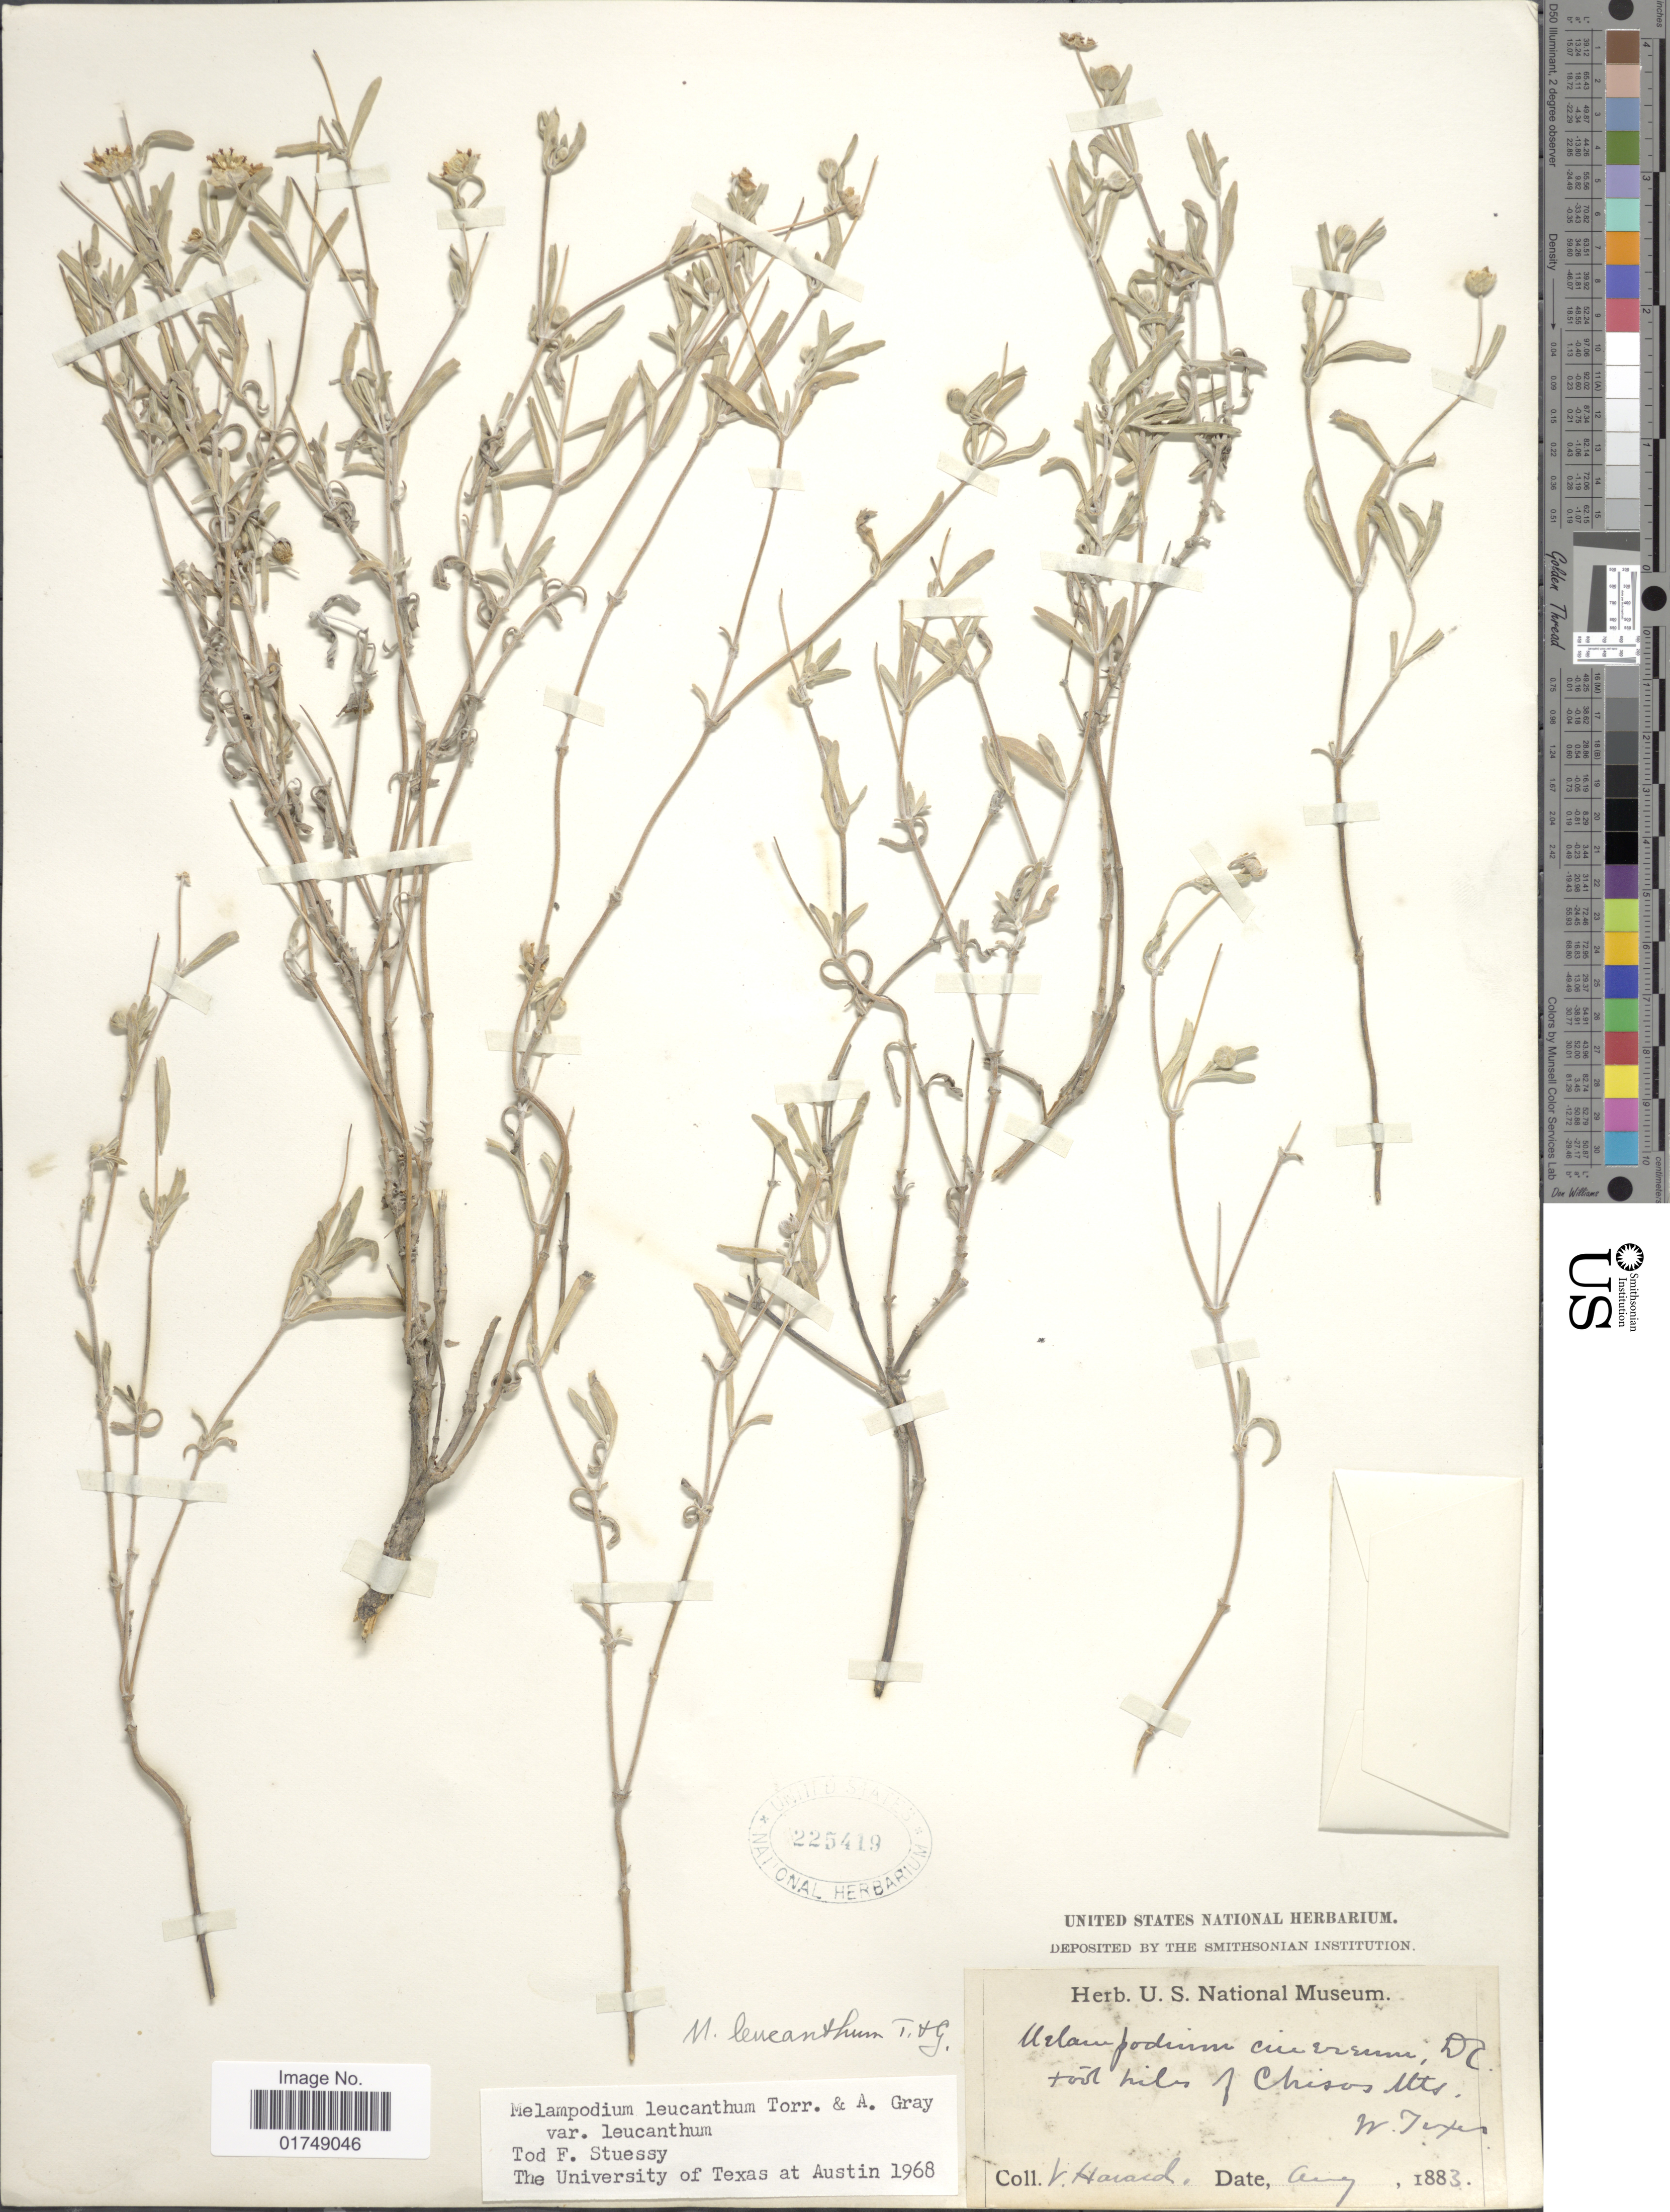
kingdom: Plantae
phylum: Tracheophyta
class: Magnoliopsida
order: Asterales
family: Asteraceae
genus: Melampodium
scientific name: Melampodium leucanthum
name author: Torr. & A. Gray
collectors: V. Harvard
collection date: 1883-08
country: United States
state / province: Texas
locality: Foothills of Chisos Mts. W. Texas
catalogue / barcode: US 225419